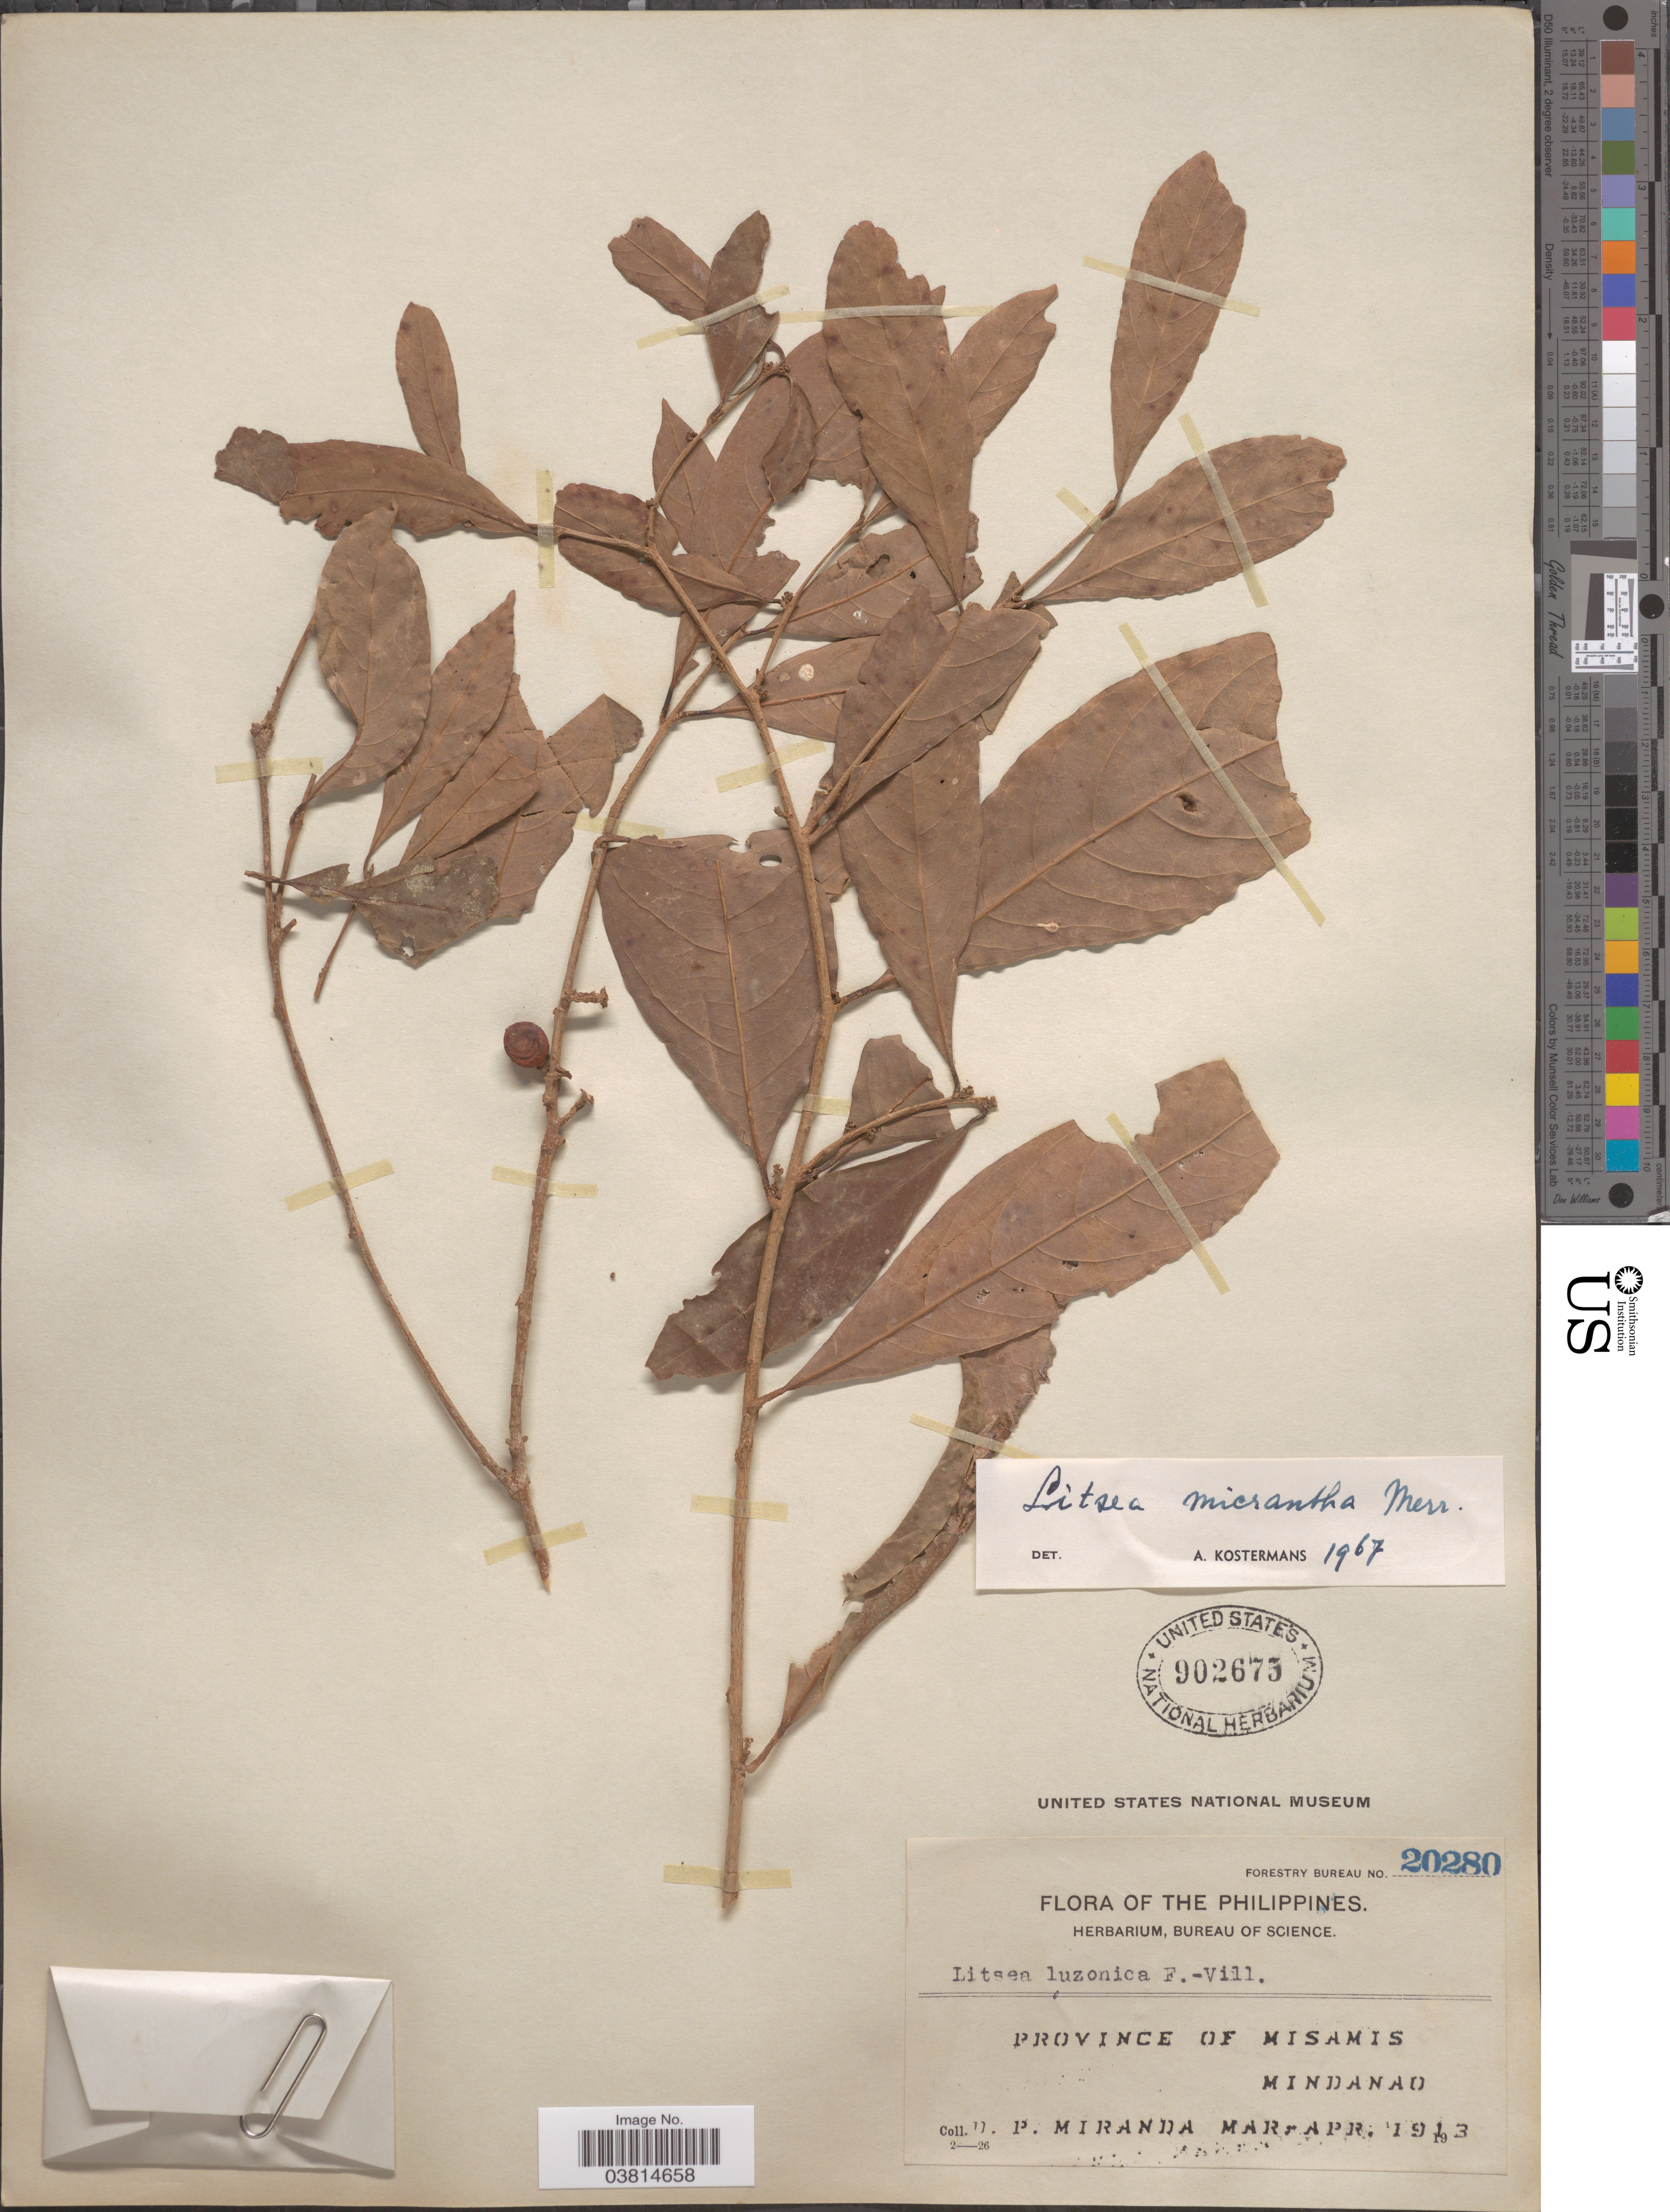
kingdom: Plantae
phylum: Tracheophyta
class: Magnoliopsida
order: Laurales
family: Lauraceae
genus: Litsea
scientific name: Litsea micrantha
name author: Merr.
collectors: D. P. Miranda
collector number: Forestry Bureau 20280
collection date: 1913-03/1913-04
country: Philippines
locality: Province of Misamis. Mindanao.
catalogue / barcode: US 902675